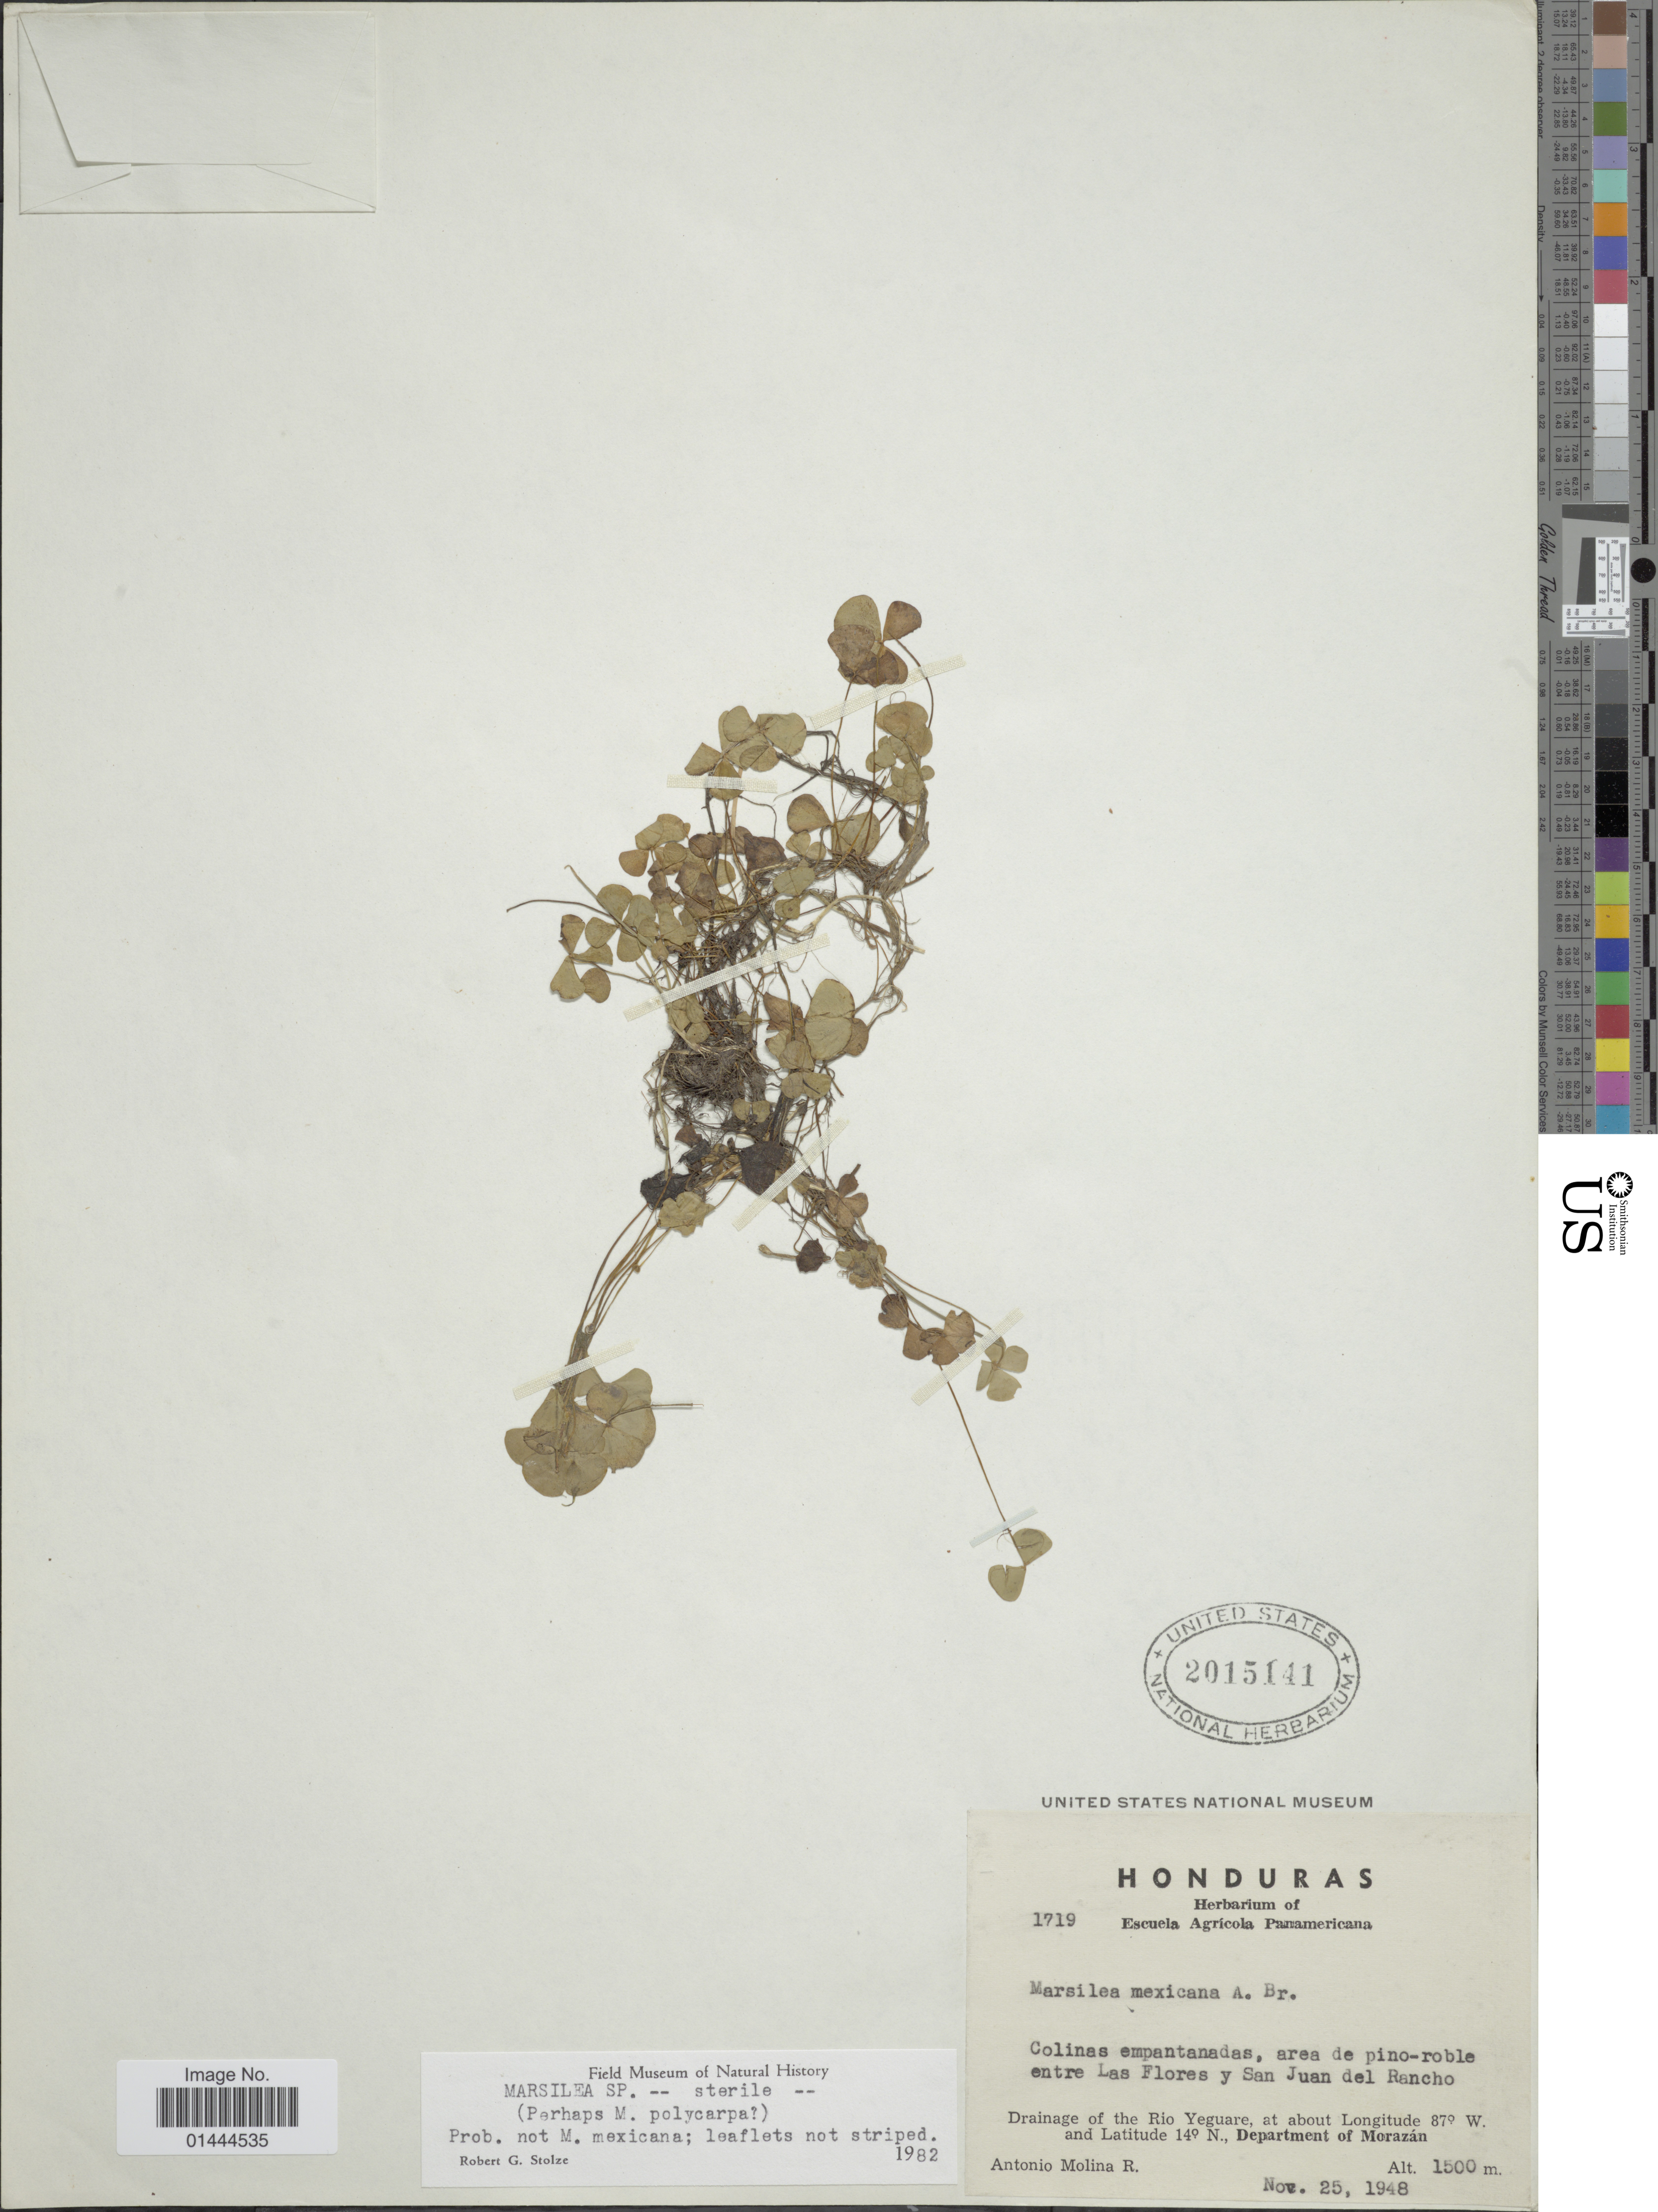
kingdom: Plantae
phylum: Tracheophyta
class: Polypodiopsida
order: Salviniales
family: Marsileaceae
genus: Marsilea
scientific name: Marsilea polycarpa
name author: Hook. & Grev.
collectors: A. Molina R.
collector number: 1719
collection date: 1948-11-25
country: Honduras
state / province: Fco. Morazán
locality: Entre Las Floresy San Juan del Rancho, drainage of the Rio Yeguare, Department of Morazan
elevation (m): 1500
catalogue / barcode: US 2015141